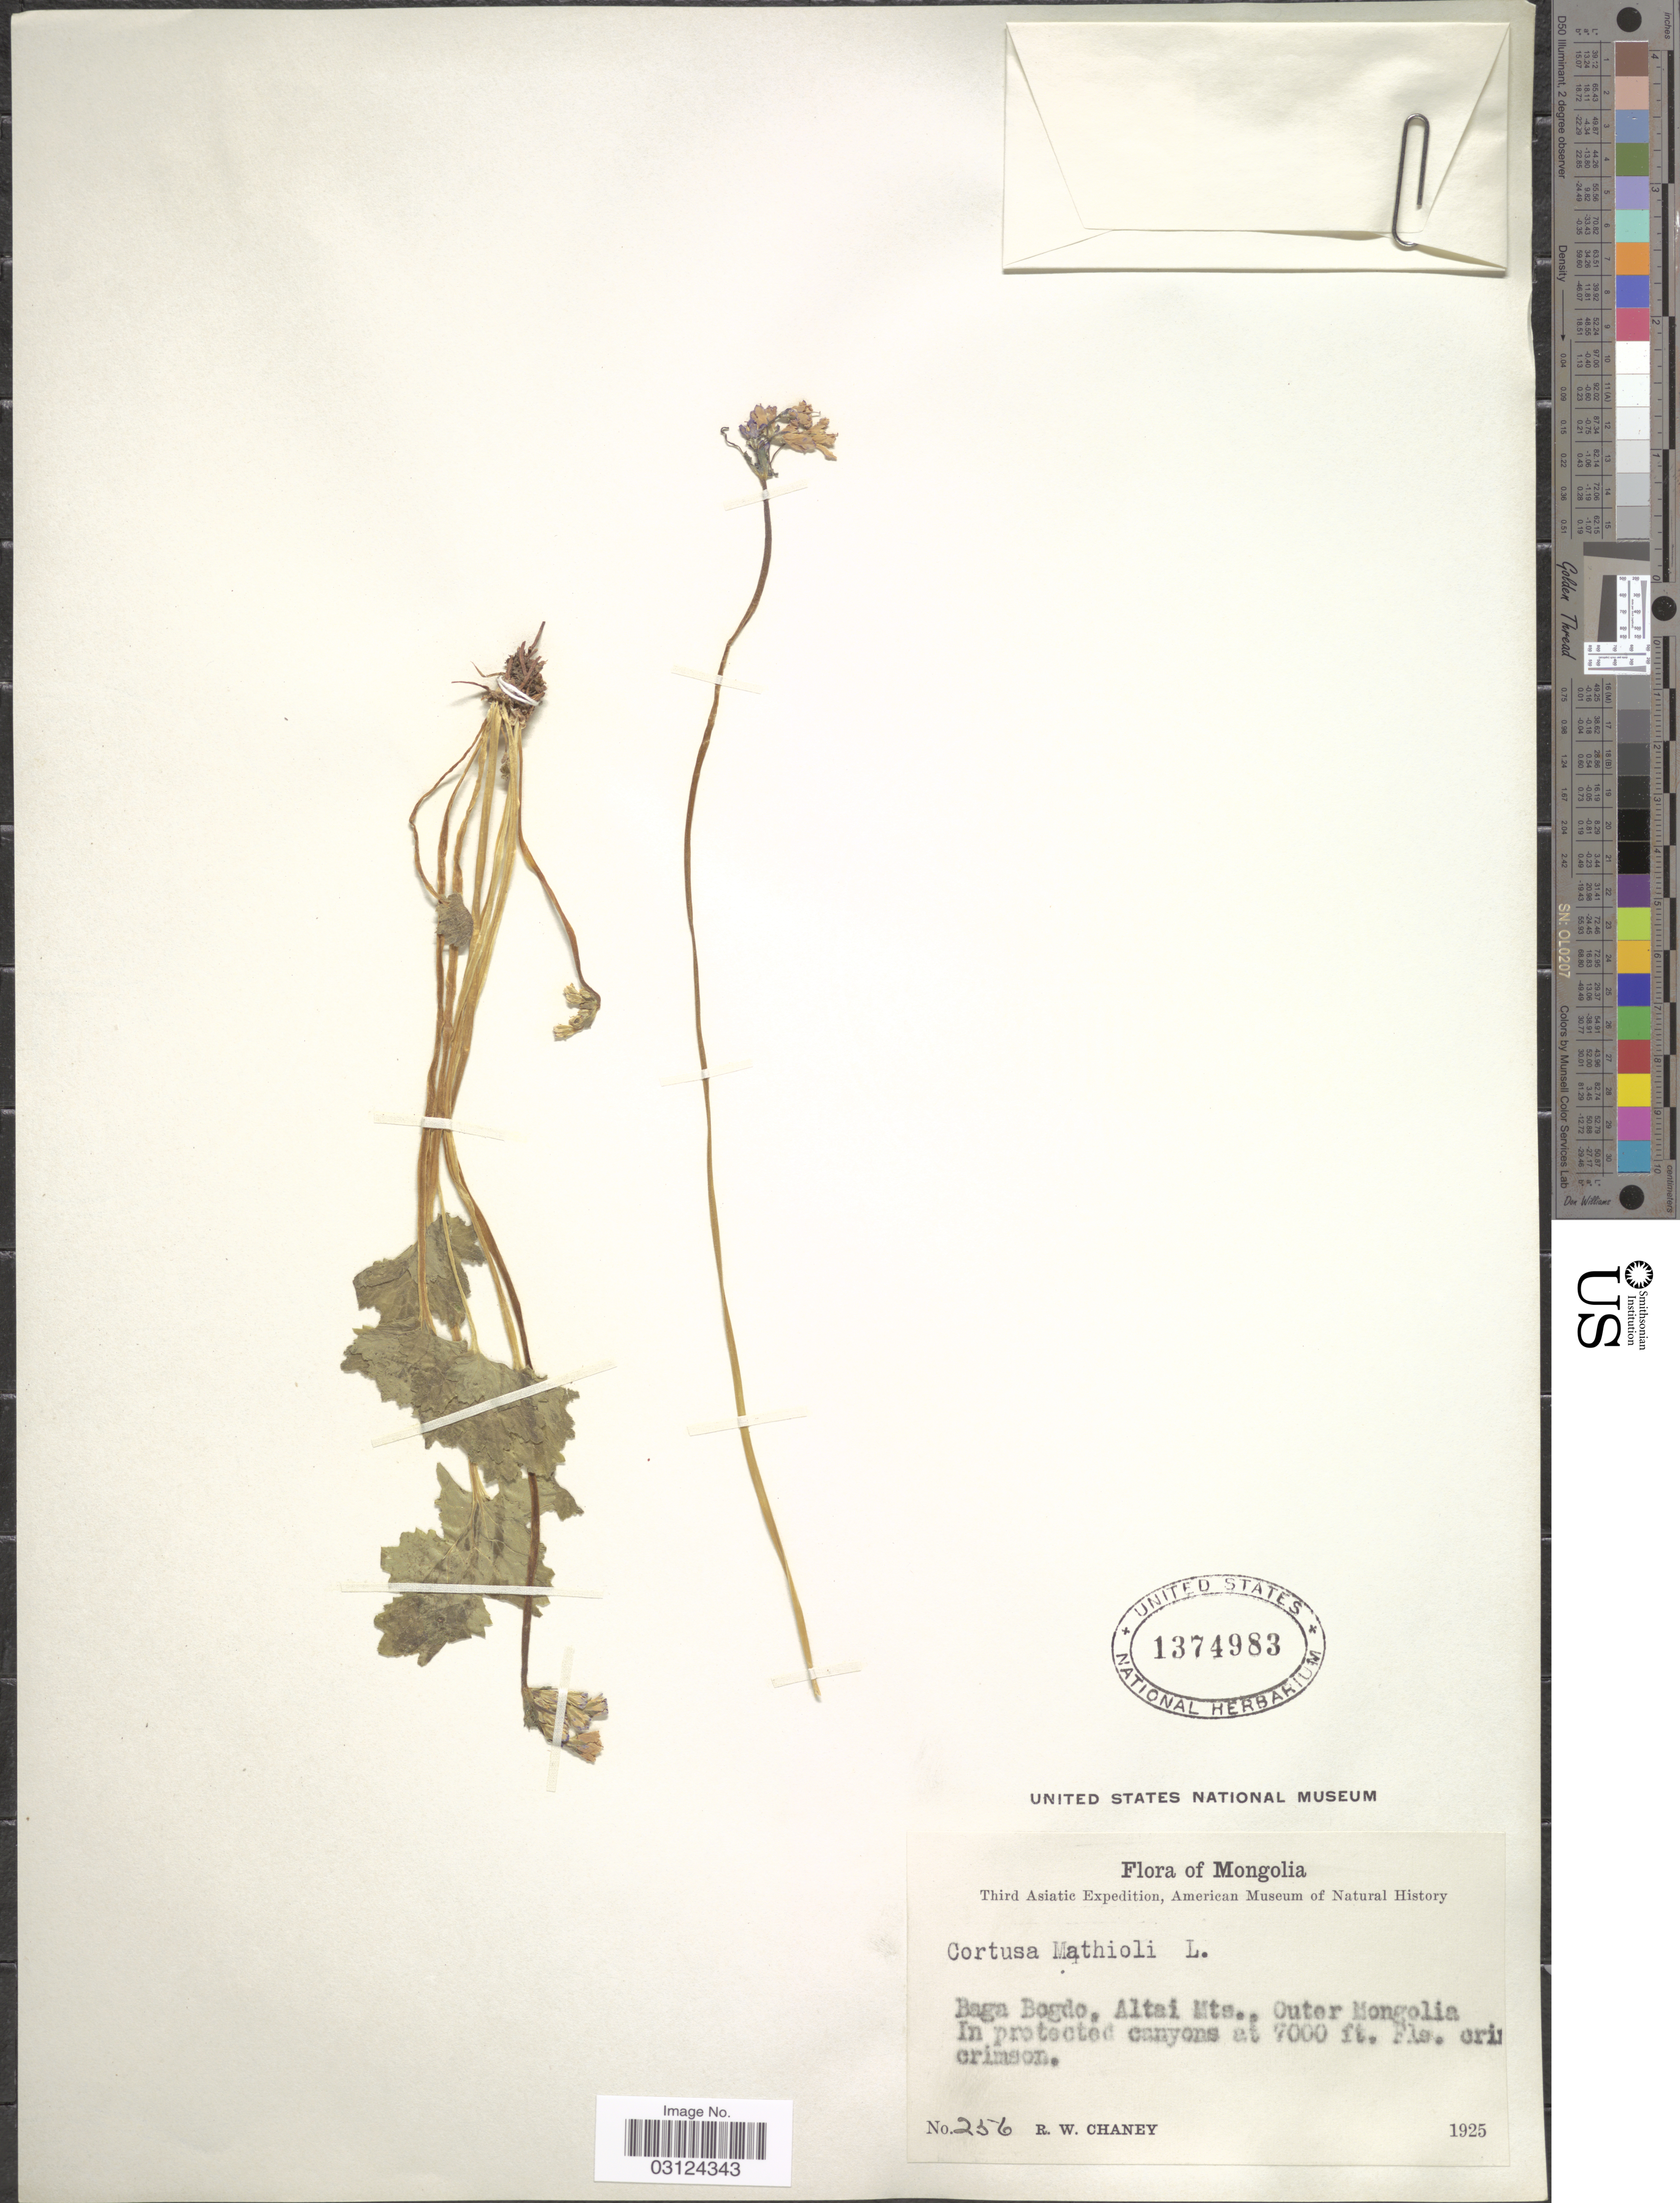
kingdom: Plantae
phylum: Tracheophyta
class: Magnoliopsida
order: Ericales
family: Primulaceae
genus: Cortusa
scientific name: Cortusa matthioli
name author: L.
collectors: R. Chaney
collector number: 256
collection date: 1925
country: Mongolia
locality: Baga Bogdo, Altai Mts., Outer Mongolia.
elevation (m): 2134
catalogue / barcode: US 1374983